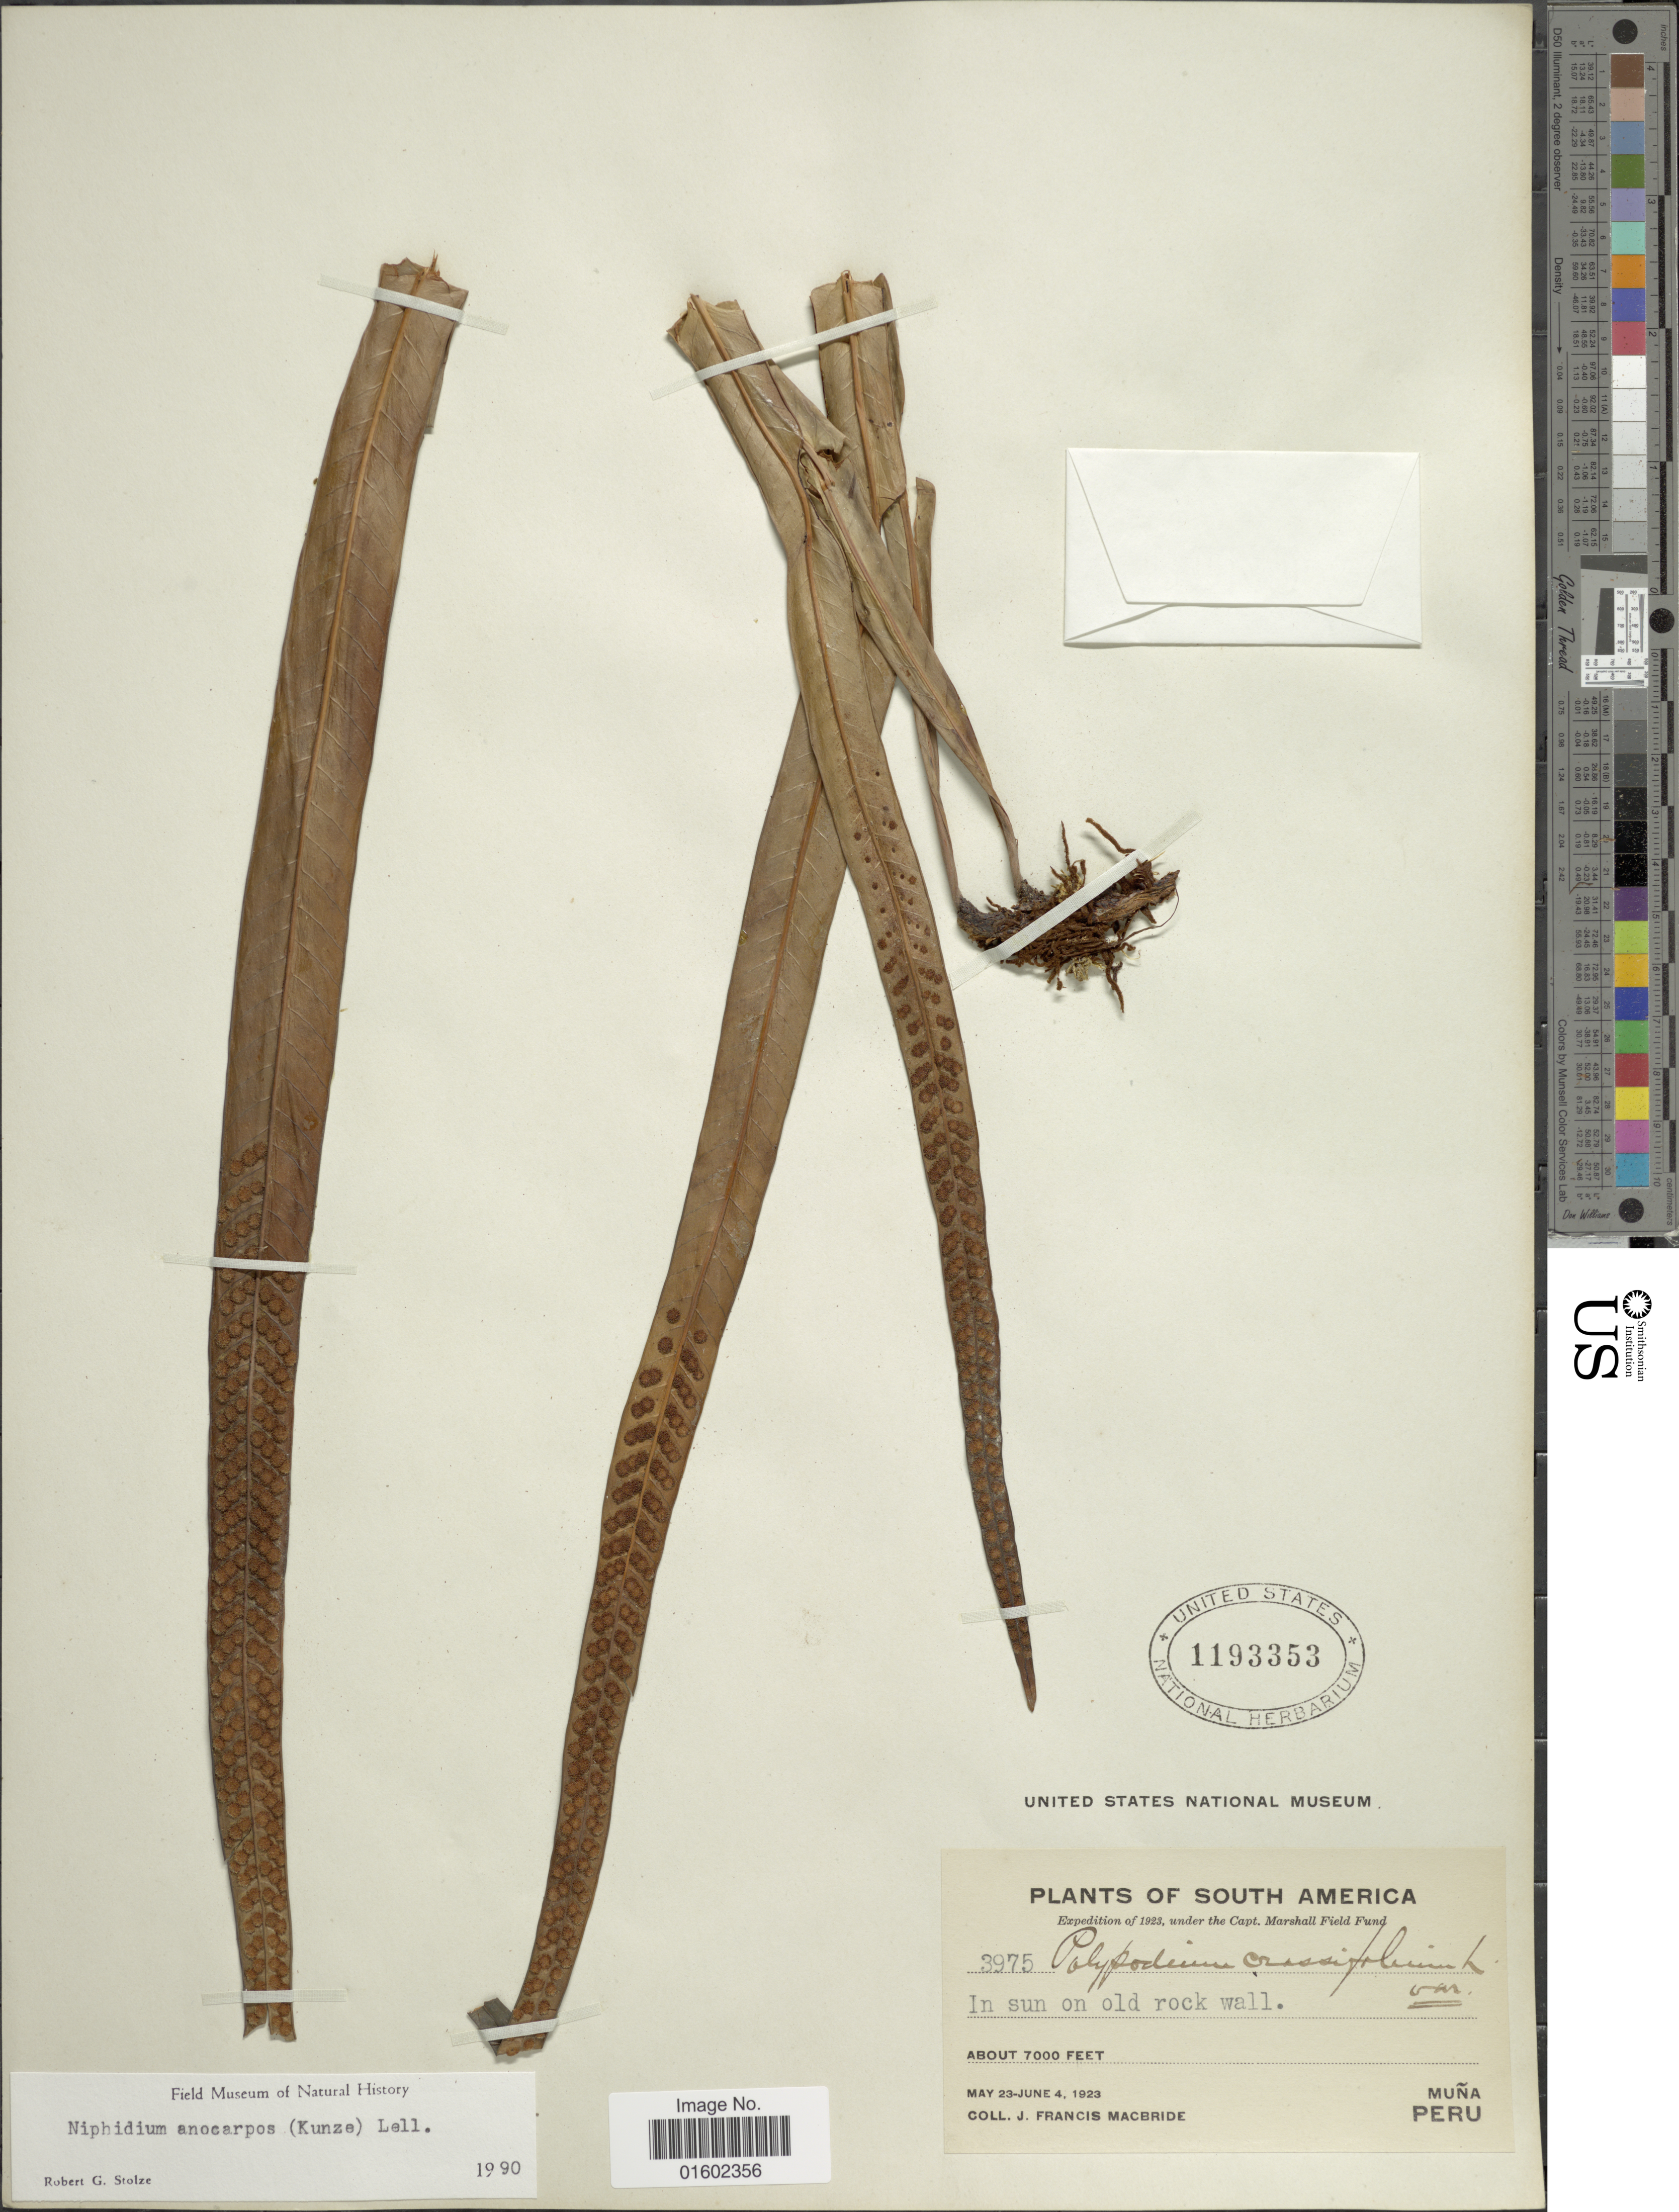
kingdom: Plantae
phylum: Tracheophyta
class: Polypodiopsida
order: Polypodiales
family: Polypodiaceae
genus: Niphidium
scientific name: Niphidium anocarpos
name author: (Kunze) Lellinger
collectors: J. F. Macbride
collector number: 3975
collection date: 1923-05-23/1923-06-04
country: Peru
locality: Muña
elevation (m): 2134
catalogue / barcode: US 1193353